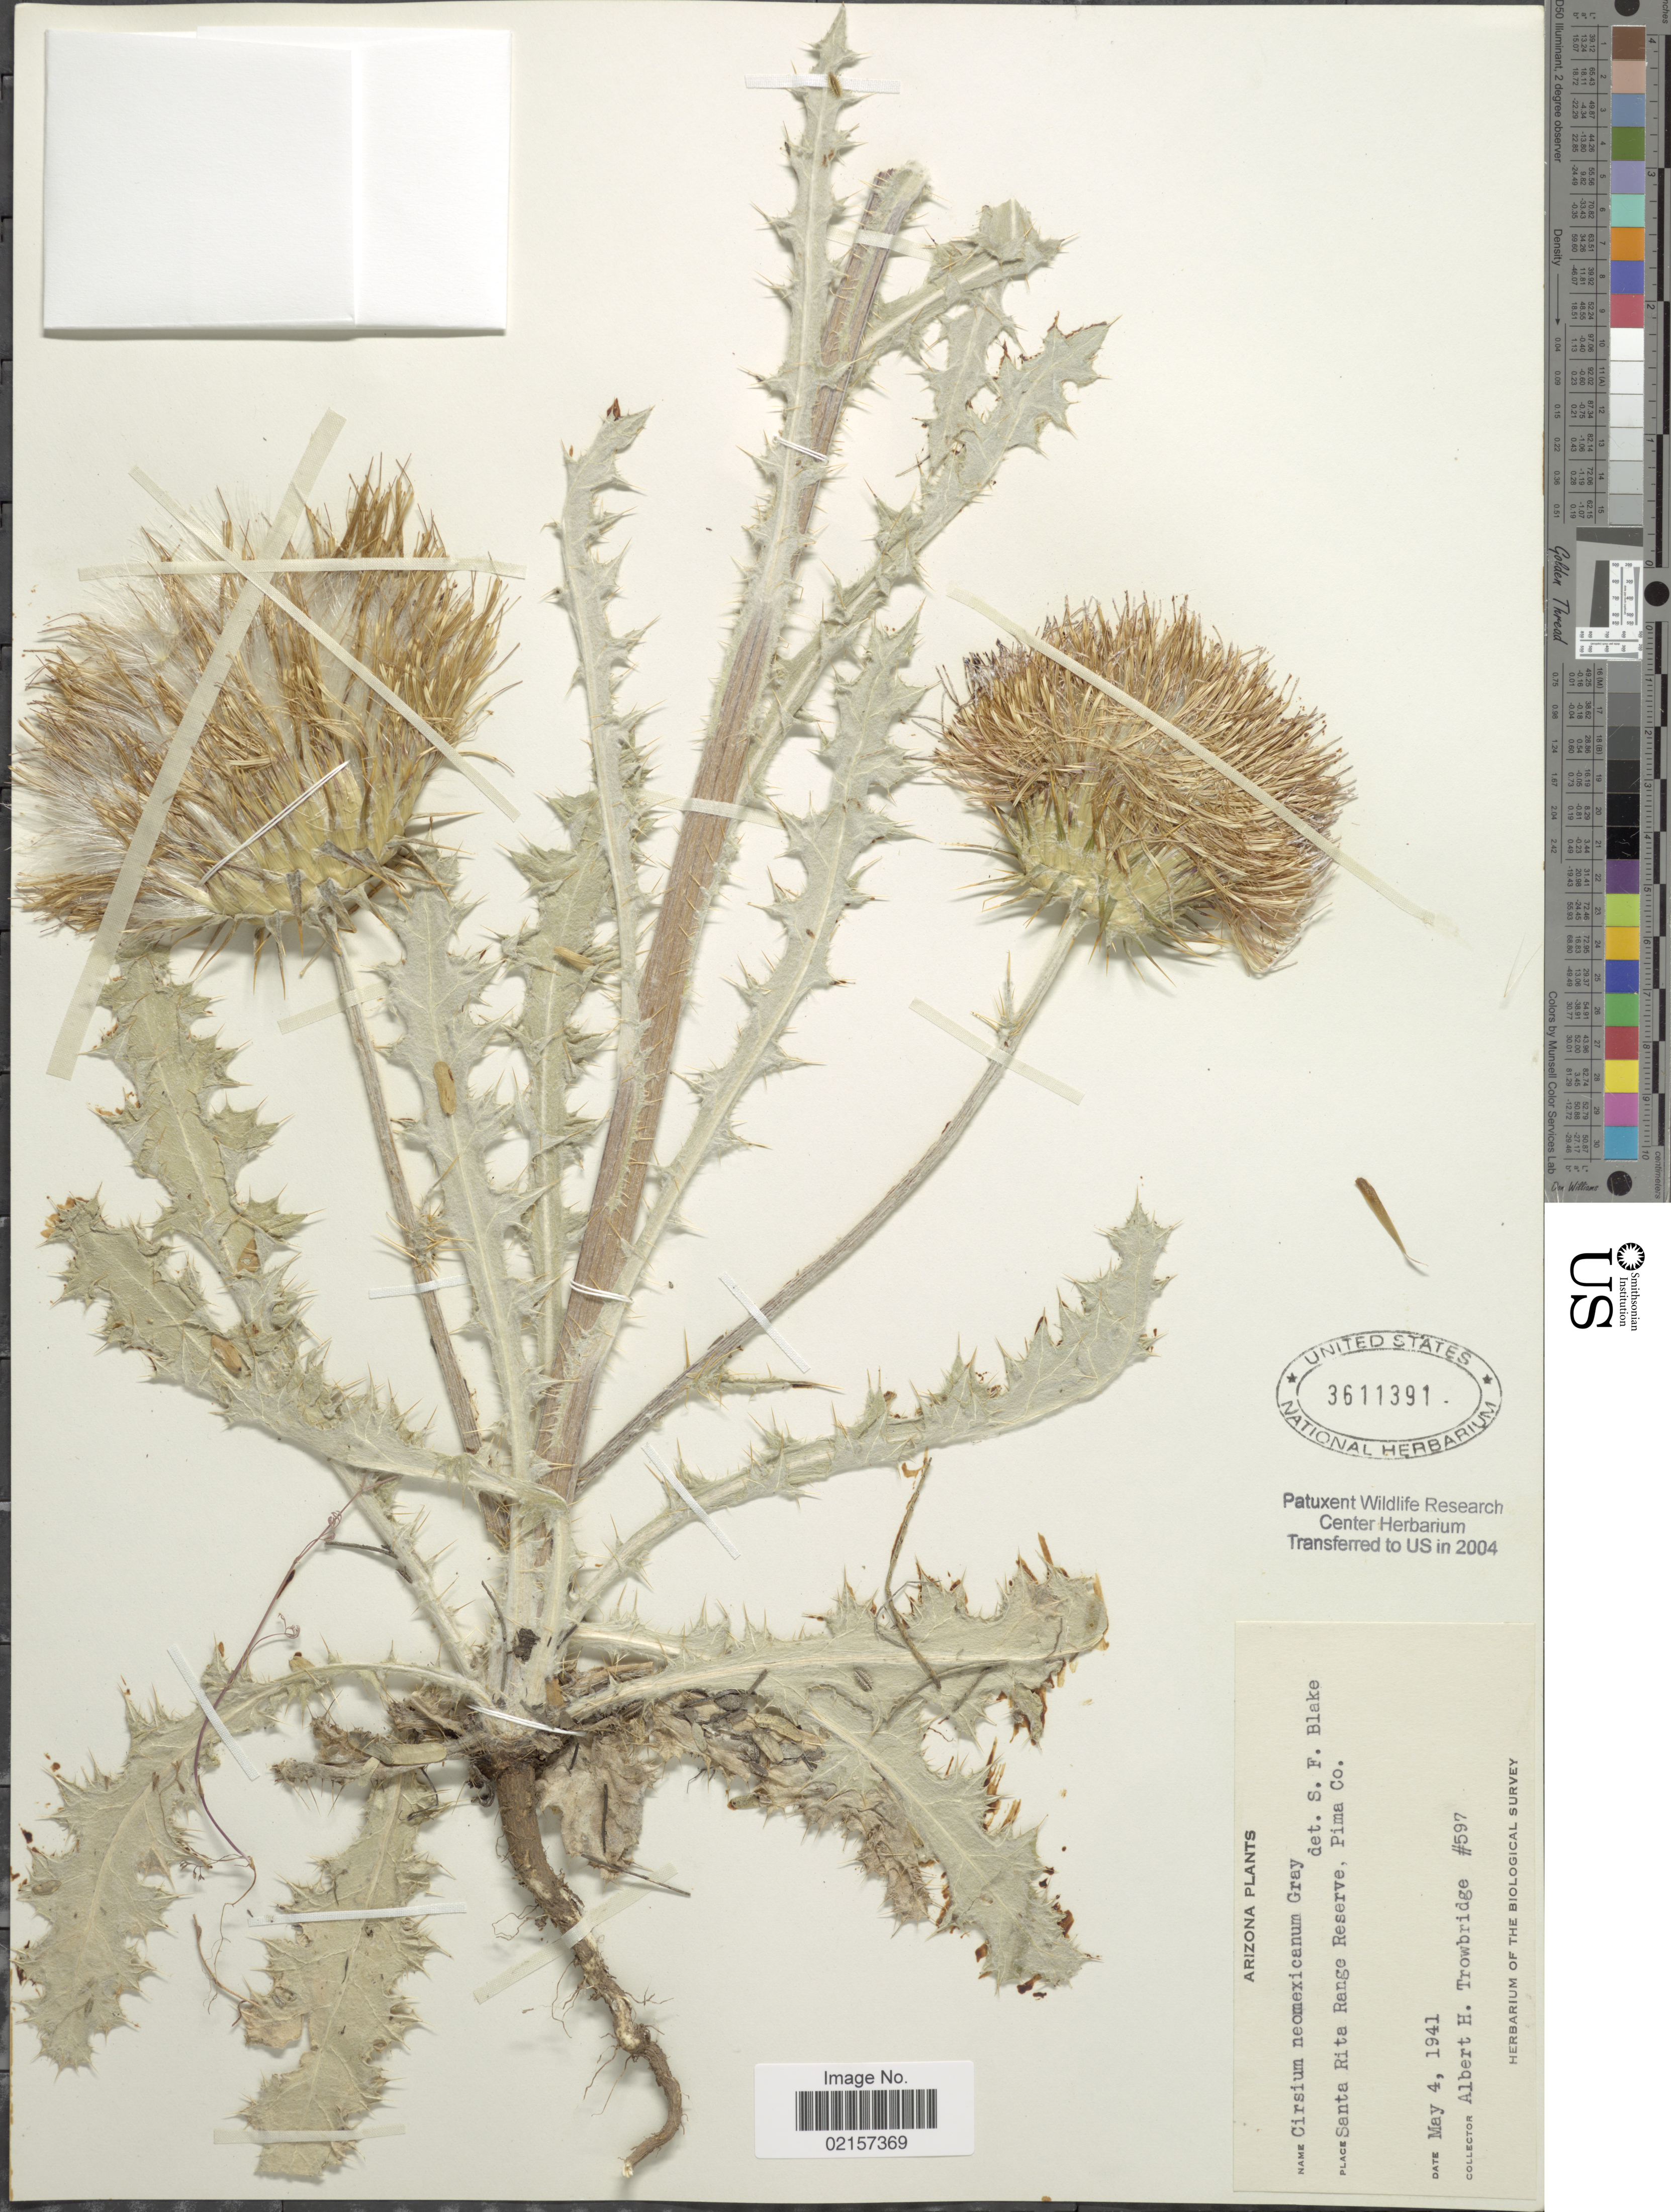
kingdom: Plantae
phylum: Tracheophyta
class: Magnoliopsida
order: Asterales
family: Asteraceae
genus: Cirsium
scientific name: Cirsium neomexicanum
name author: A. Gray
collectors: A. H. Trowbridge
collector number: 597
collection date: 1941-05-04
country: United States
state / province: Arizona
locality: Santa Rita Range Reserve, Pima Co.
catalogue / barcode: US 3611391